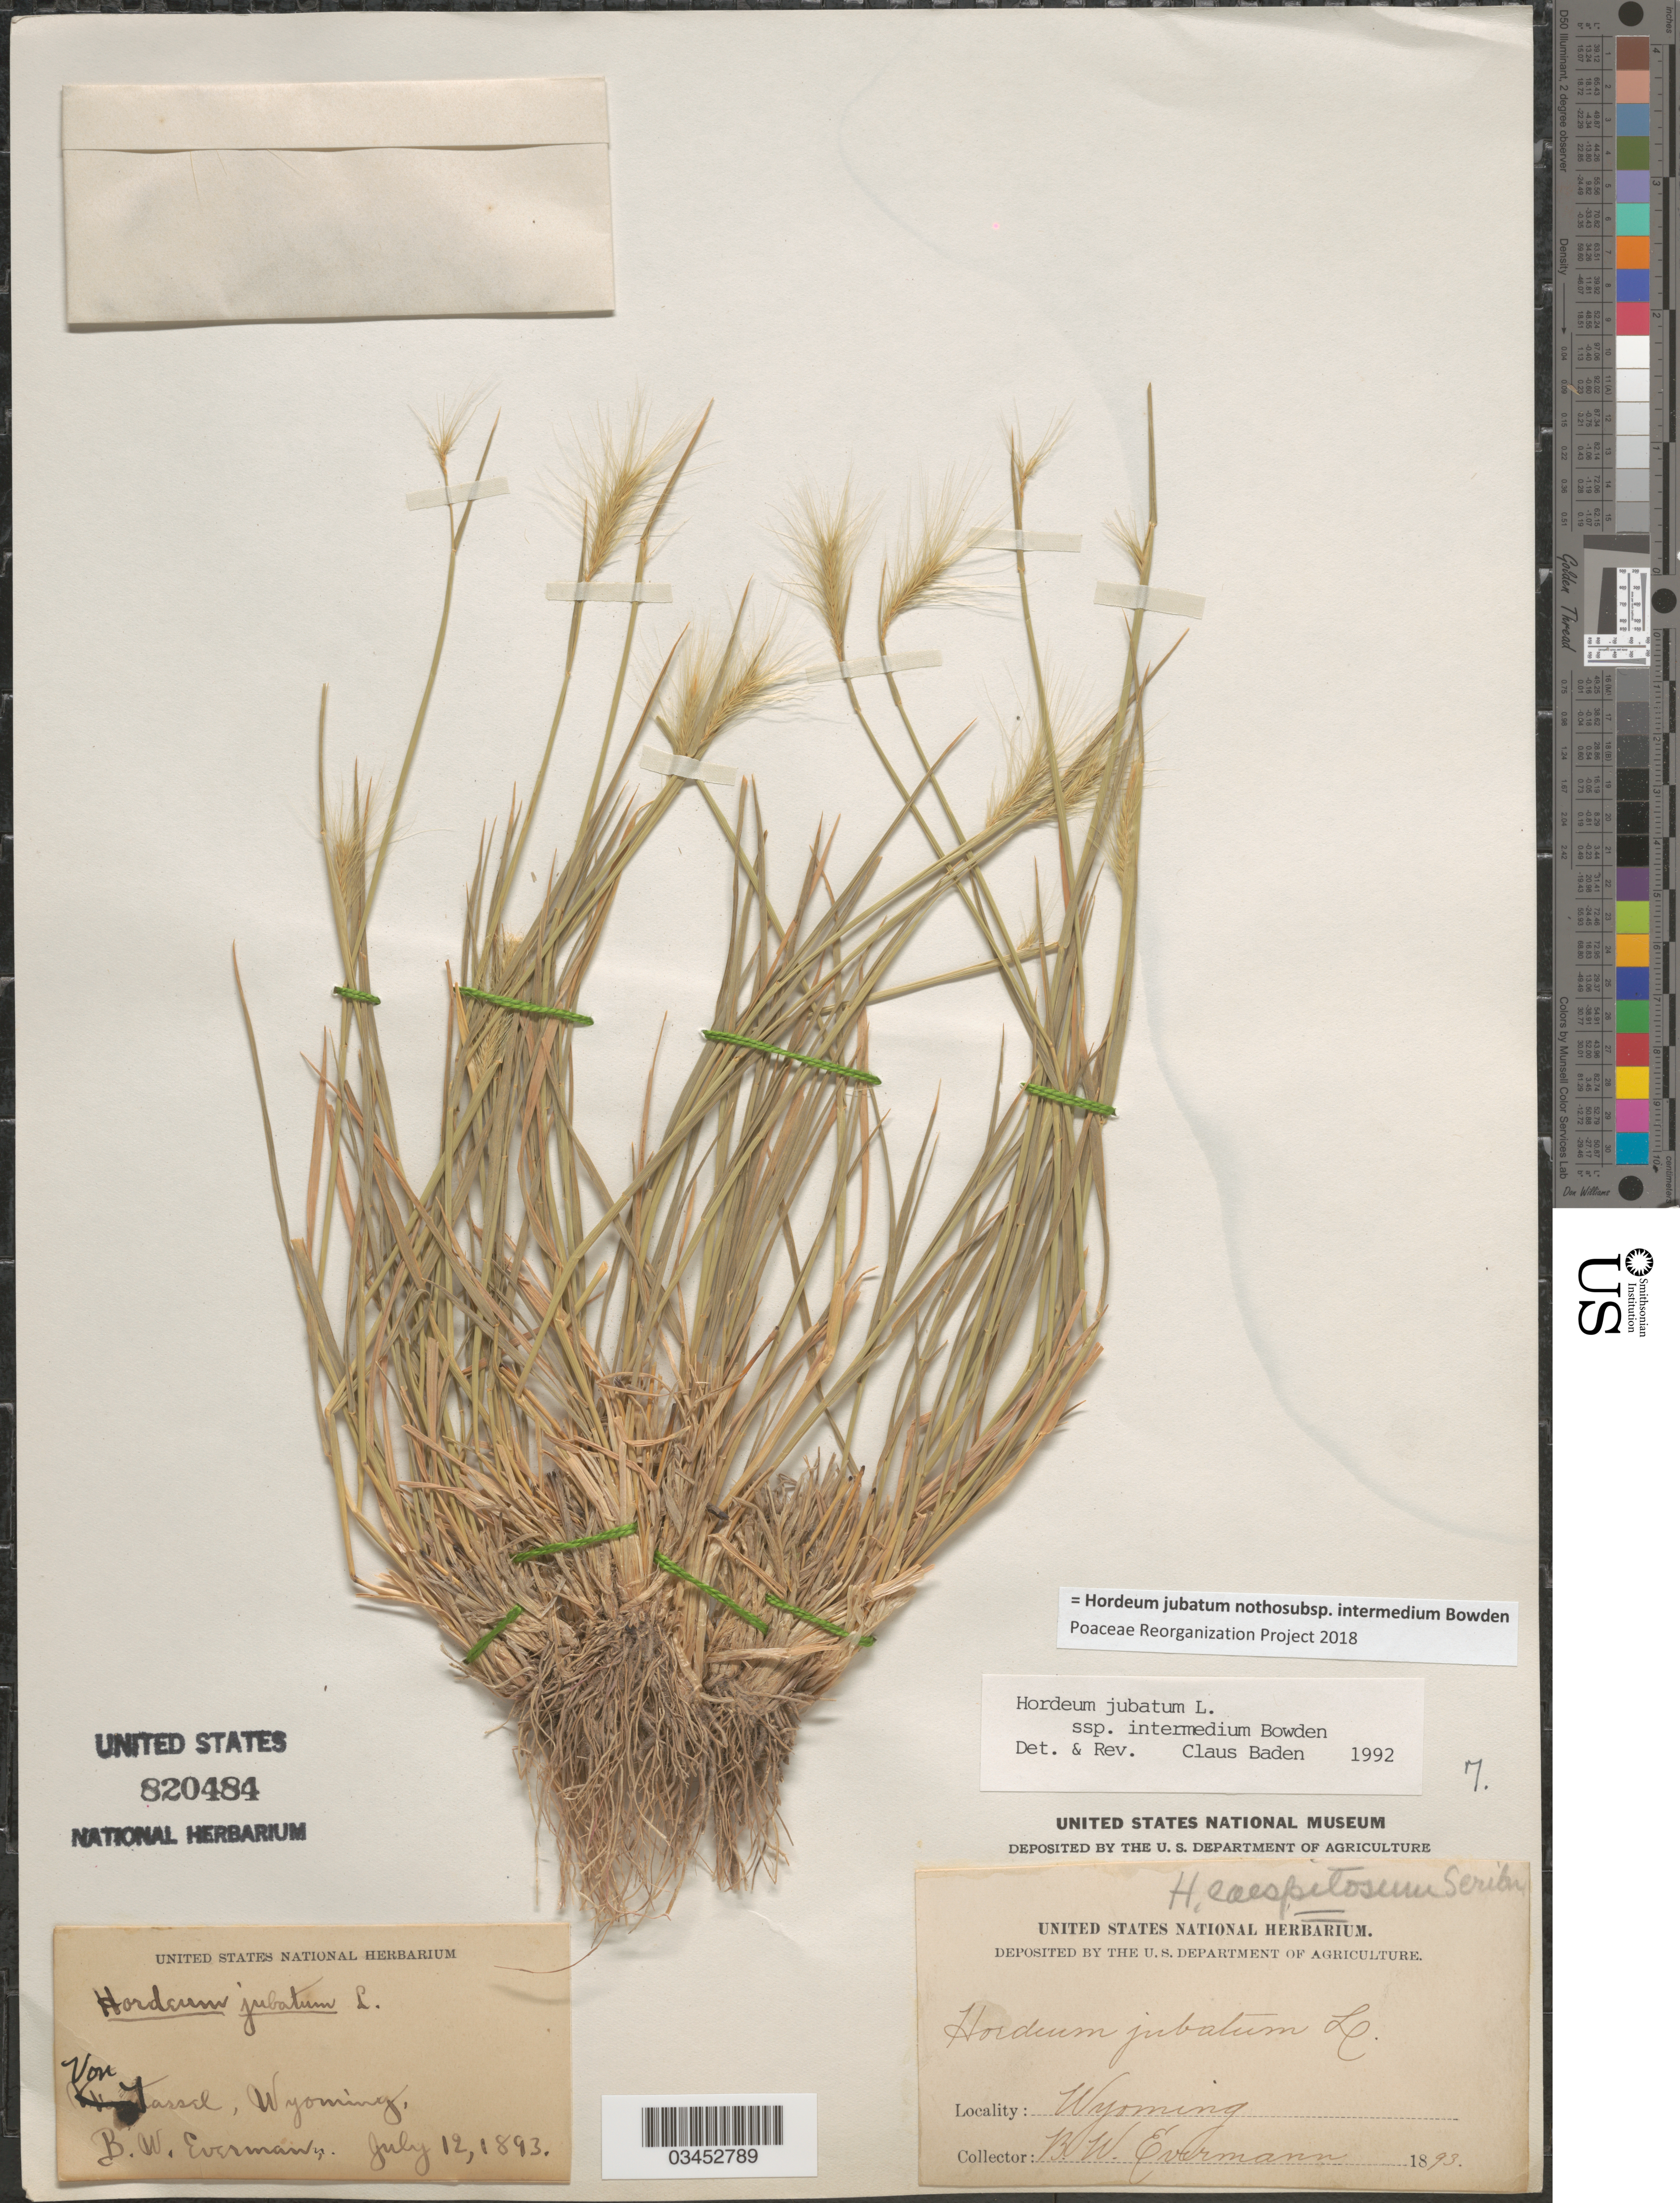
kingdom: Plantae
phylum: Tracheophyta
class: Liliopsida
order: Poales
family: Poaceae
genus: Hordeum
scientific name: Hordeum jubatum nothosubsp. intermedium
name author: Bowden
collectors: B. W. Evermann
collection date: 1893-07-12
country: United States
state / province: Wyoming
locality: Von Tassel.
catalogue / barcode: US 820484